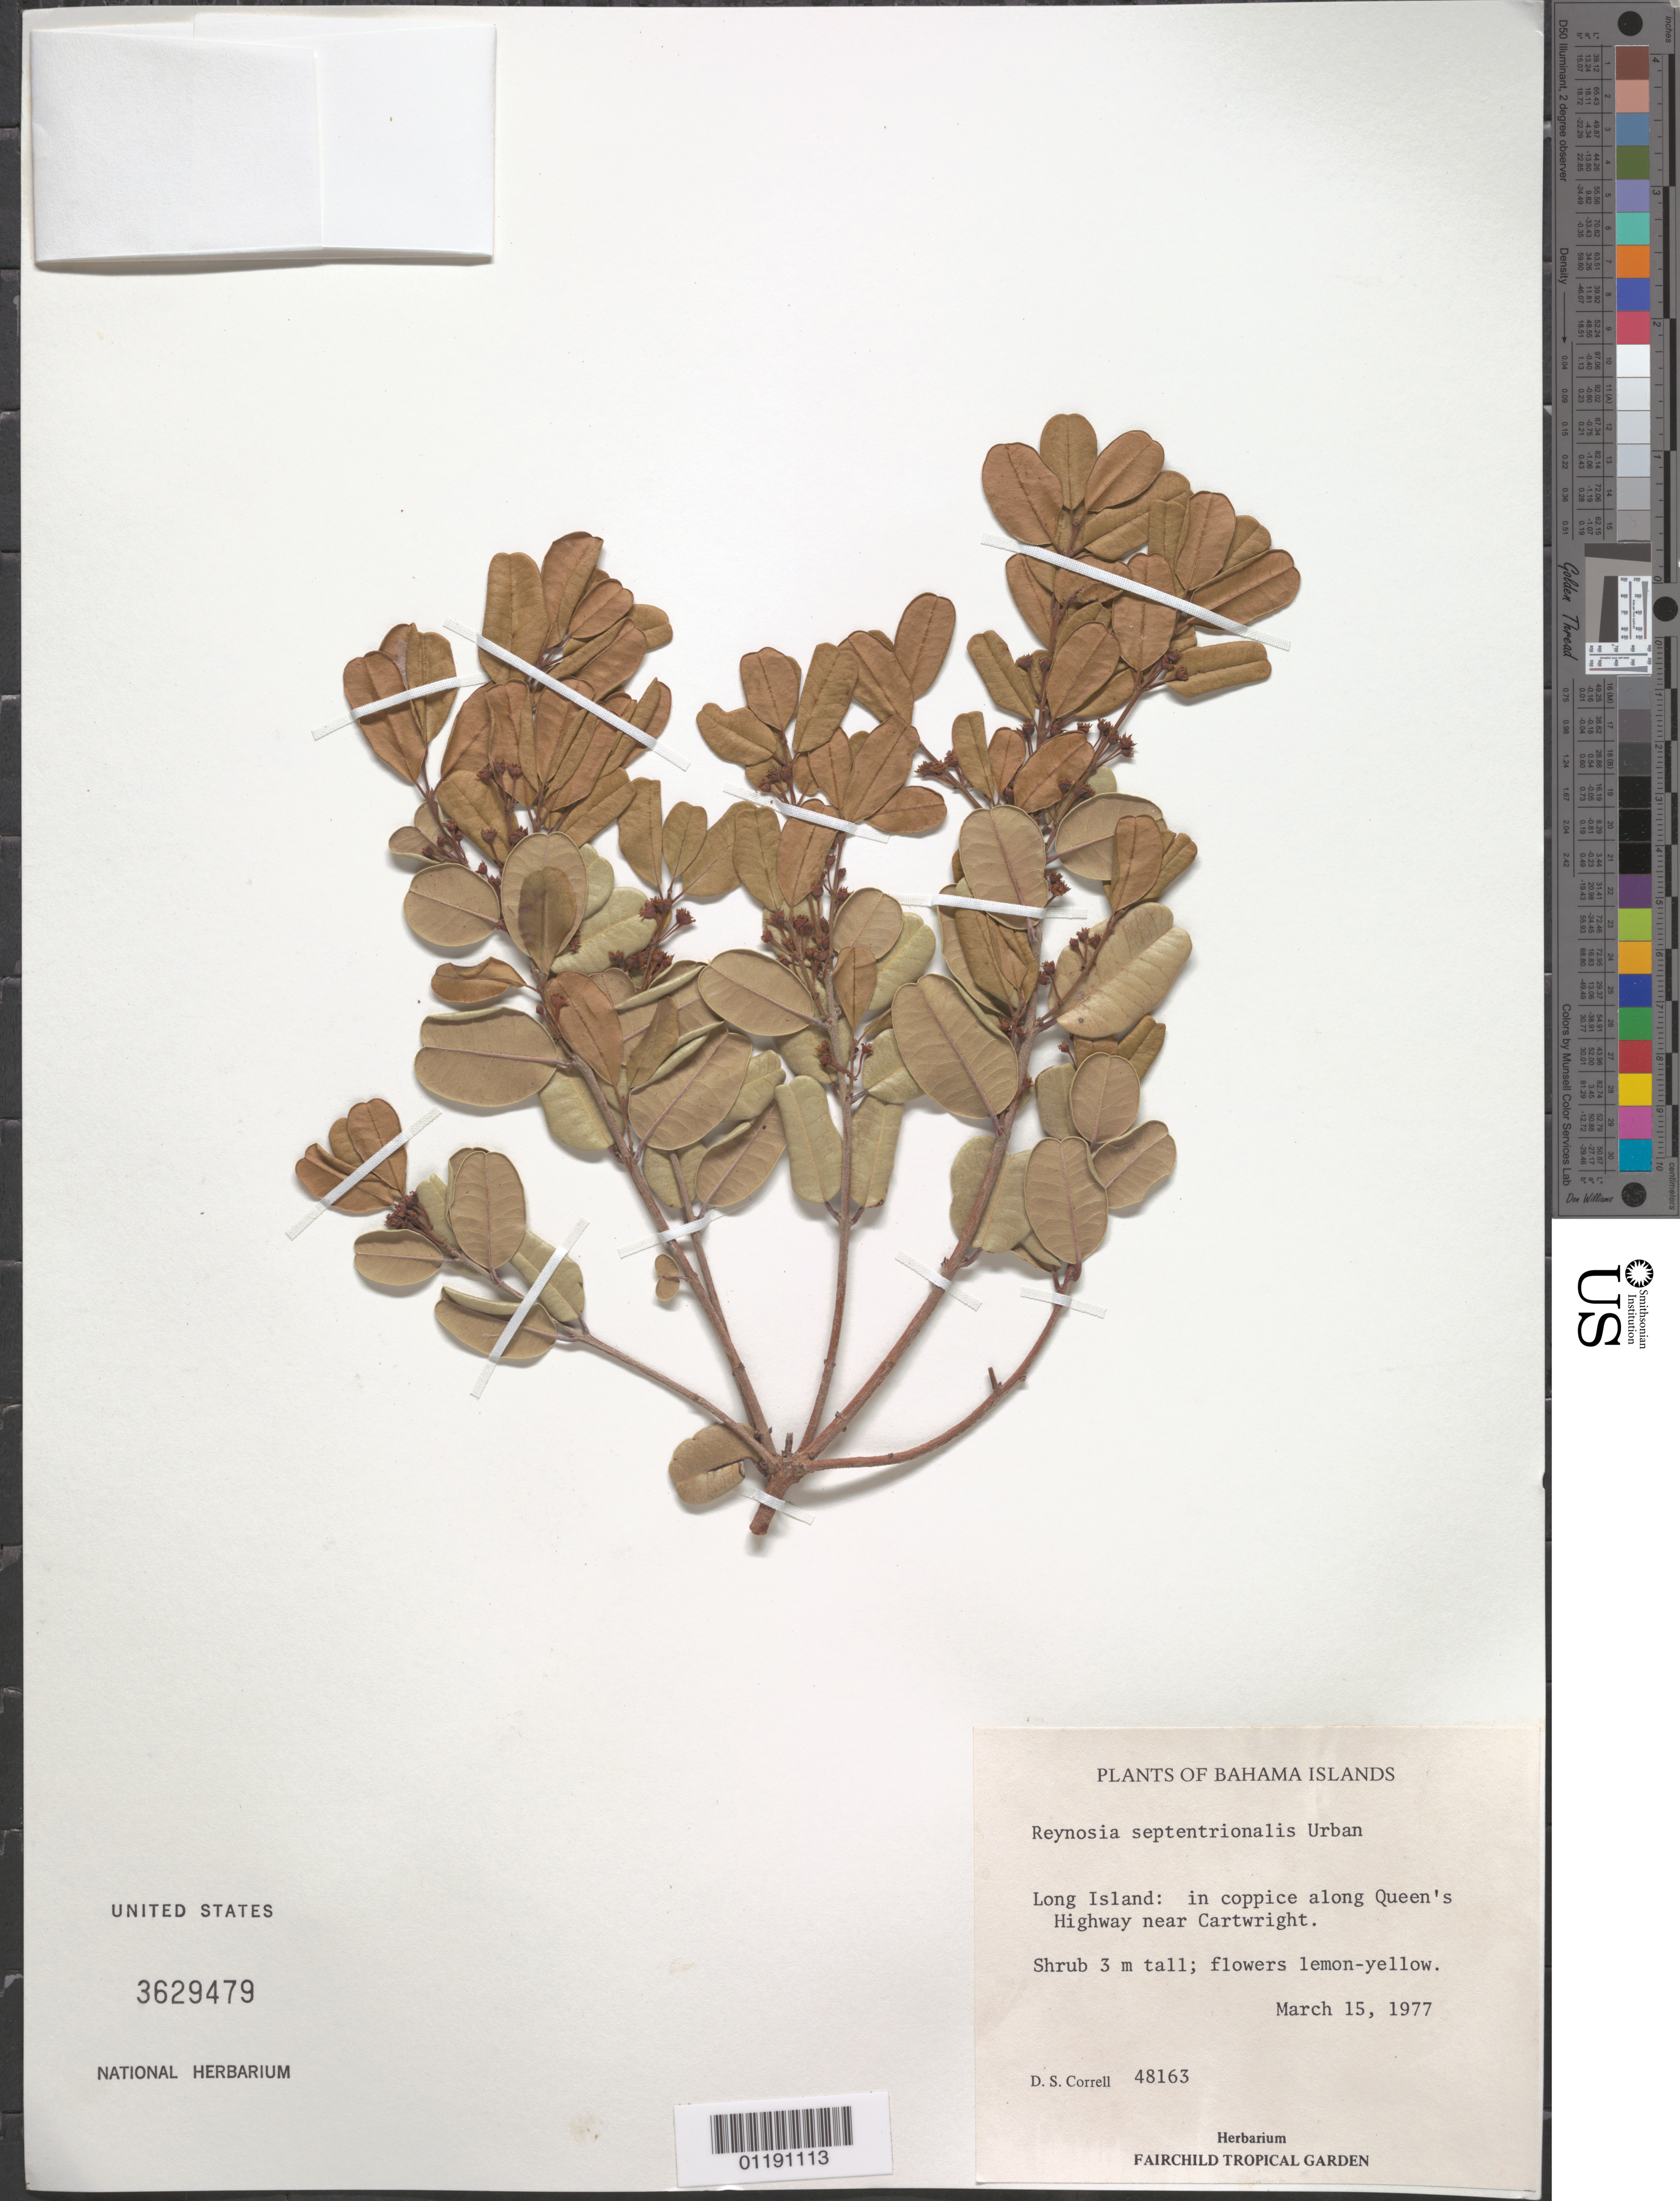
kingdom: Plantae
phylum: Tracheophyta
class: Magnoliopsida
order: Rosales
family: Rhamnaceae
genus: Reynosia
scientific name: Reynosia septentrionalis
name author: Urb.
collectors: D. S. Correll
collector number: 48163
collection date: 1977-03-15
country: Bahamas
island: Long Island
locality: In coppice along Queen's Highway near Cartwright.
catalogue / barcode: US 3629479